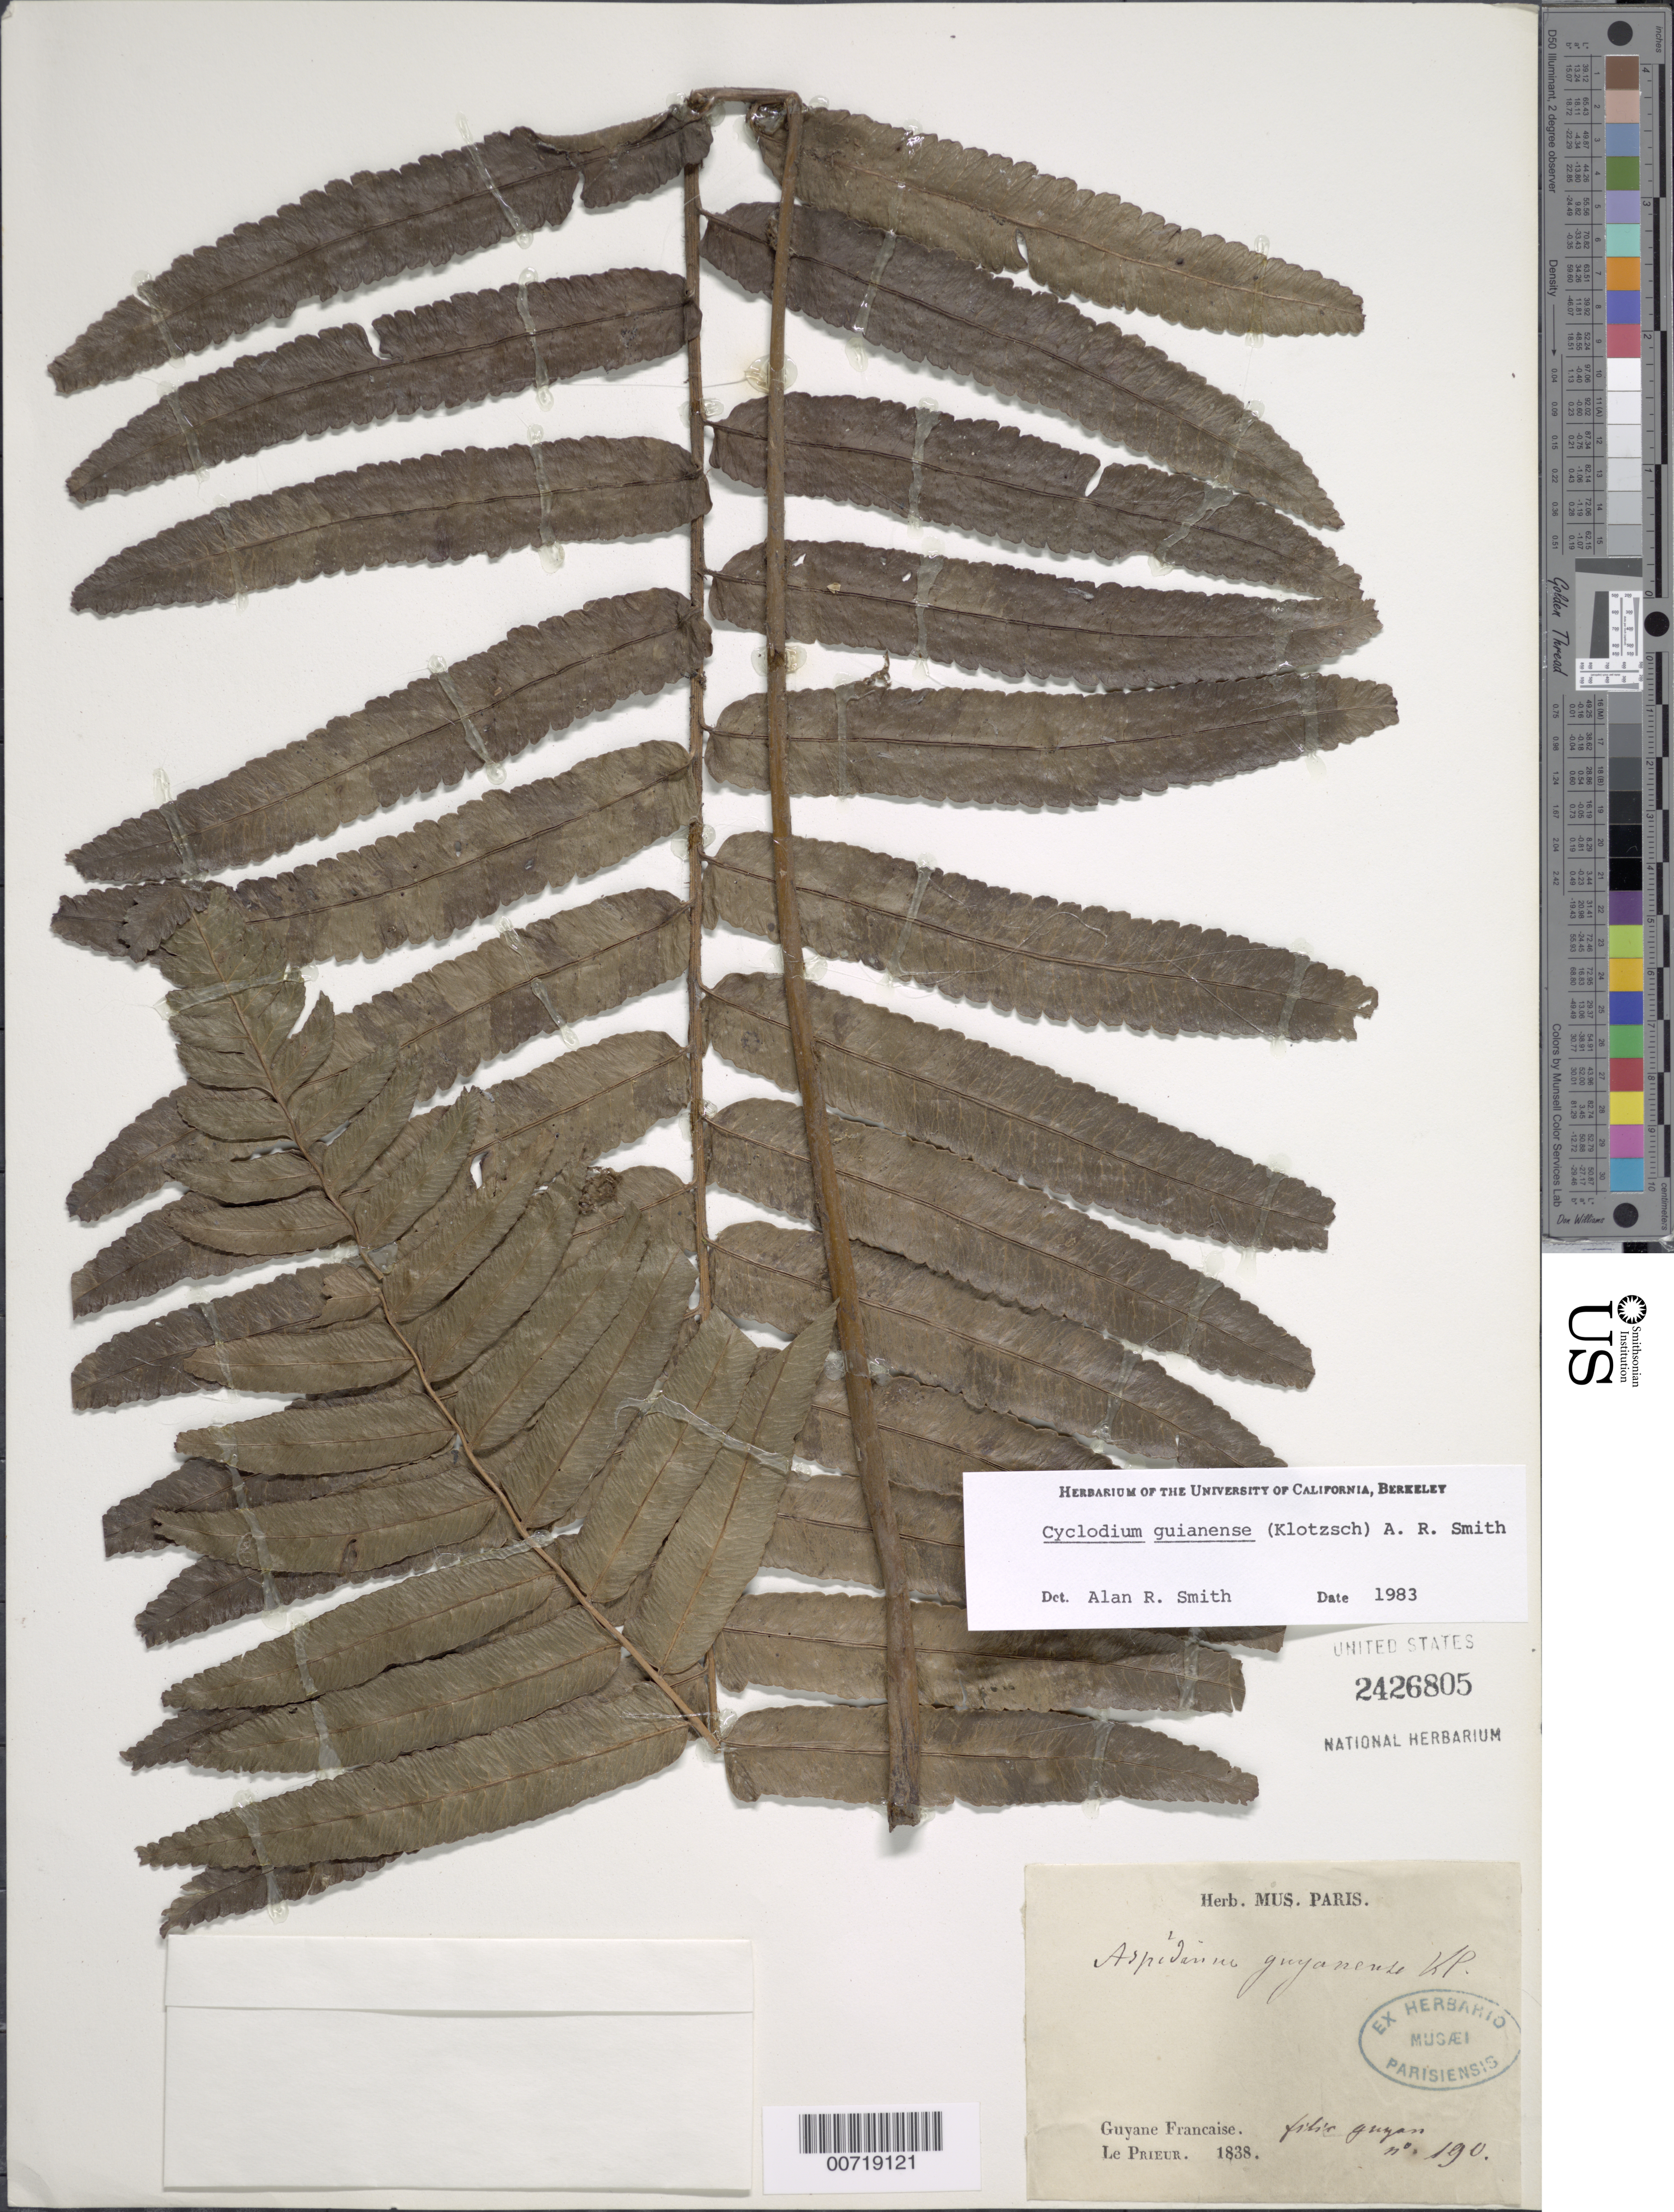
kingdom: Plantae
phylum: Tracheophyta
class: Polypodiopsida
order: Polypodiales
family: Dryopteridaceae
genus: Cyclodium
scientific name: Cyclodium guianense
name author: (Klotzsch) van der Werff ex L.D. Gómez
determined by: Smith, Alan R., (UC)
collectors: F. M. R. Leprieur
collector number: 190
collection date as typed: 1838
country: French Guiana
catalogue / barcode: US 2426805